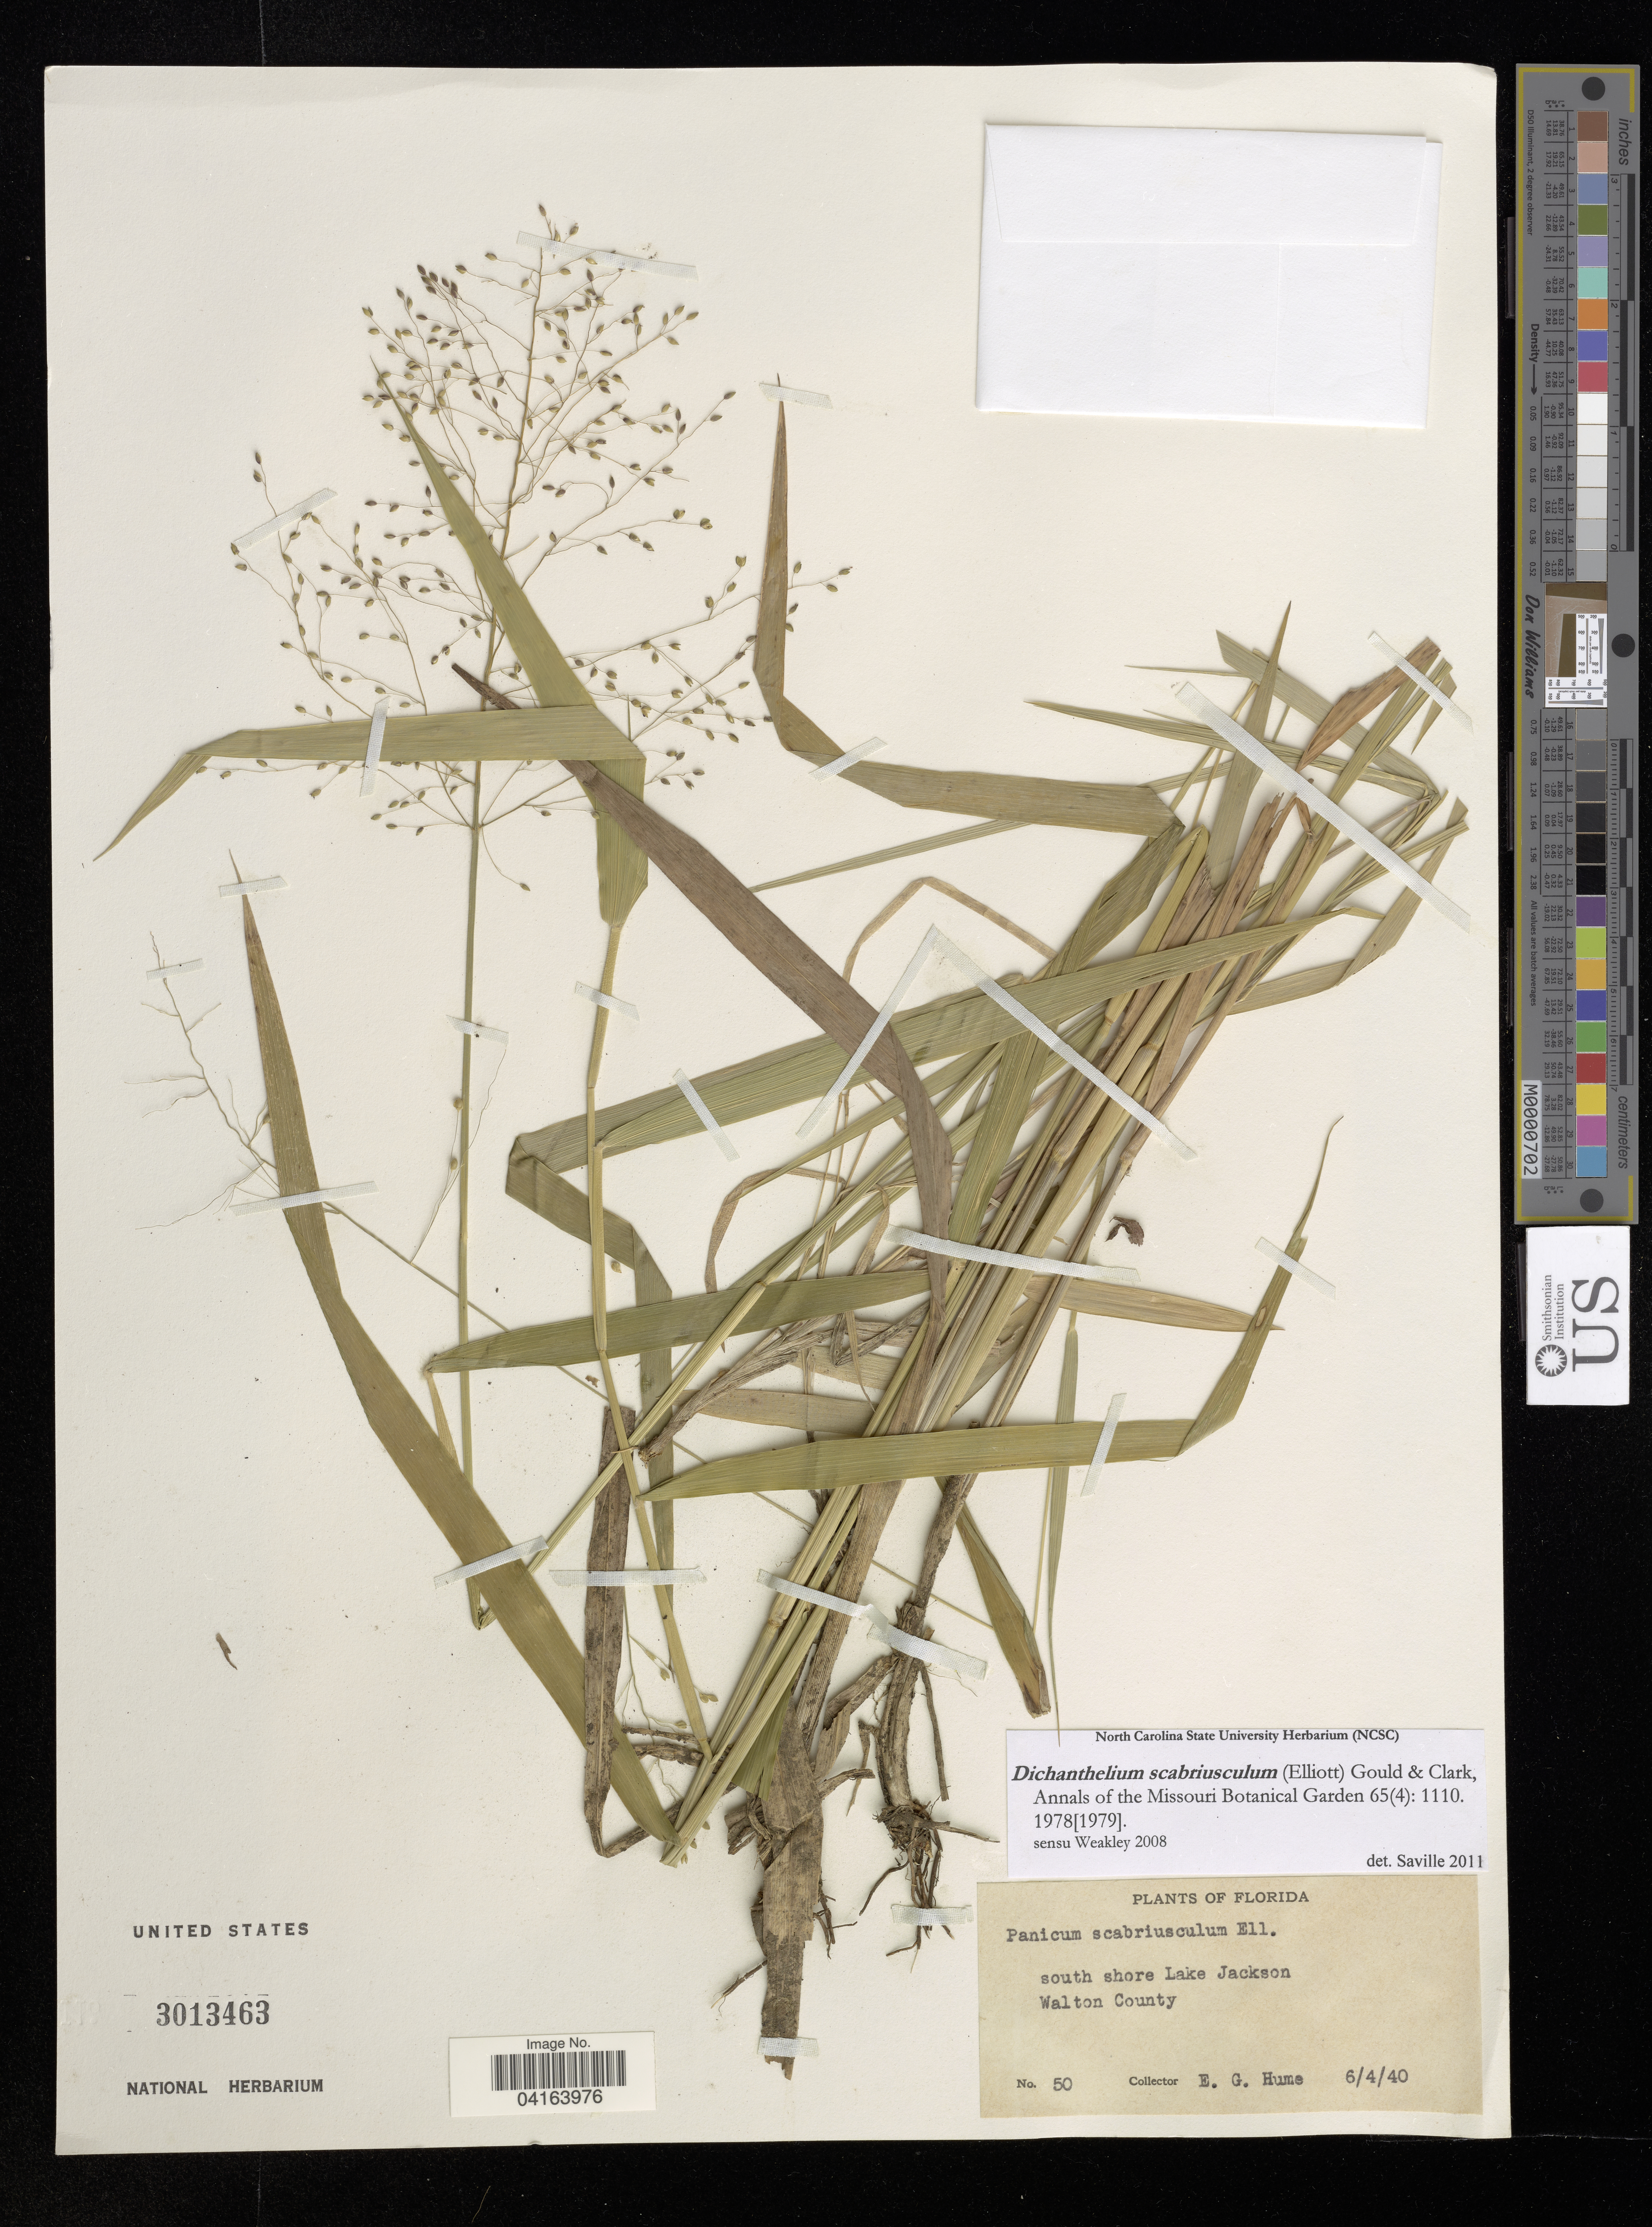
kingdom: Plantae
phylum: Tracheophyta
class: Liliopsida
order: Poales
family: Poaceae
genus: Dichanthelium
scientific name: Dichanthelium scabriusculum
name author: (Elliott) Gould & C.A. Clark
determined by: Saville, A. C., (NCSC), North Carolina State University (UNITED STATES)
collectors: E. Hume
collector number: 50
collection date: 1940-04-06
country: United States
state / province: Florida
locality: South shore Lake Jackson. Walton County.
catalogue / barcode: US 3013463